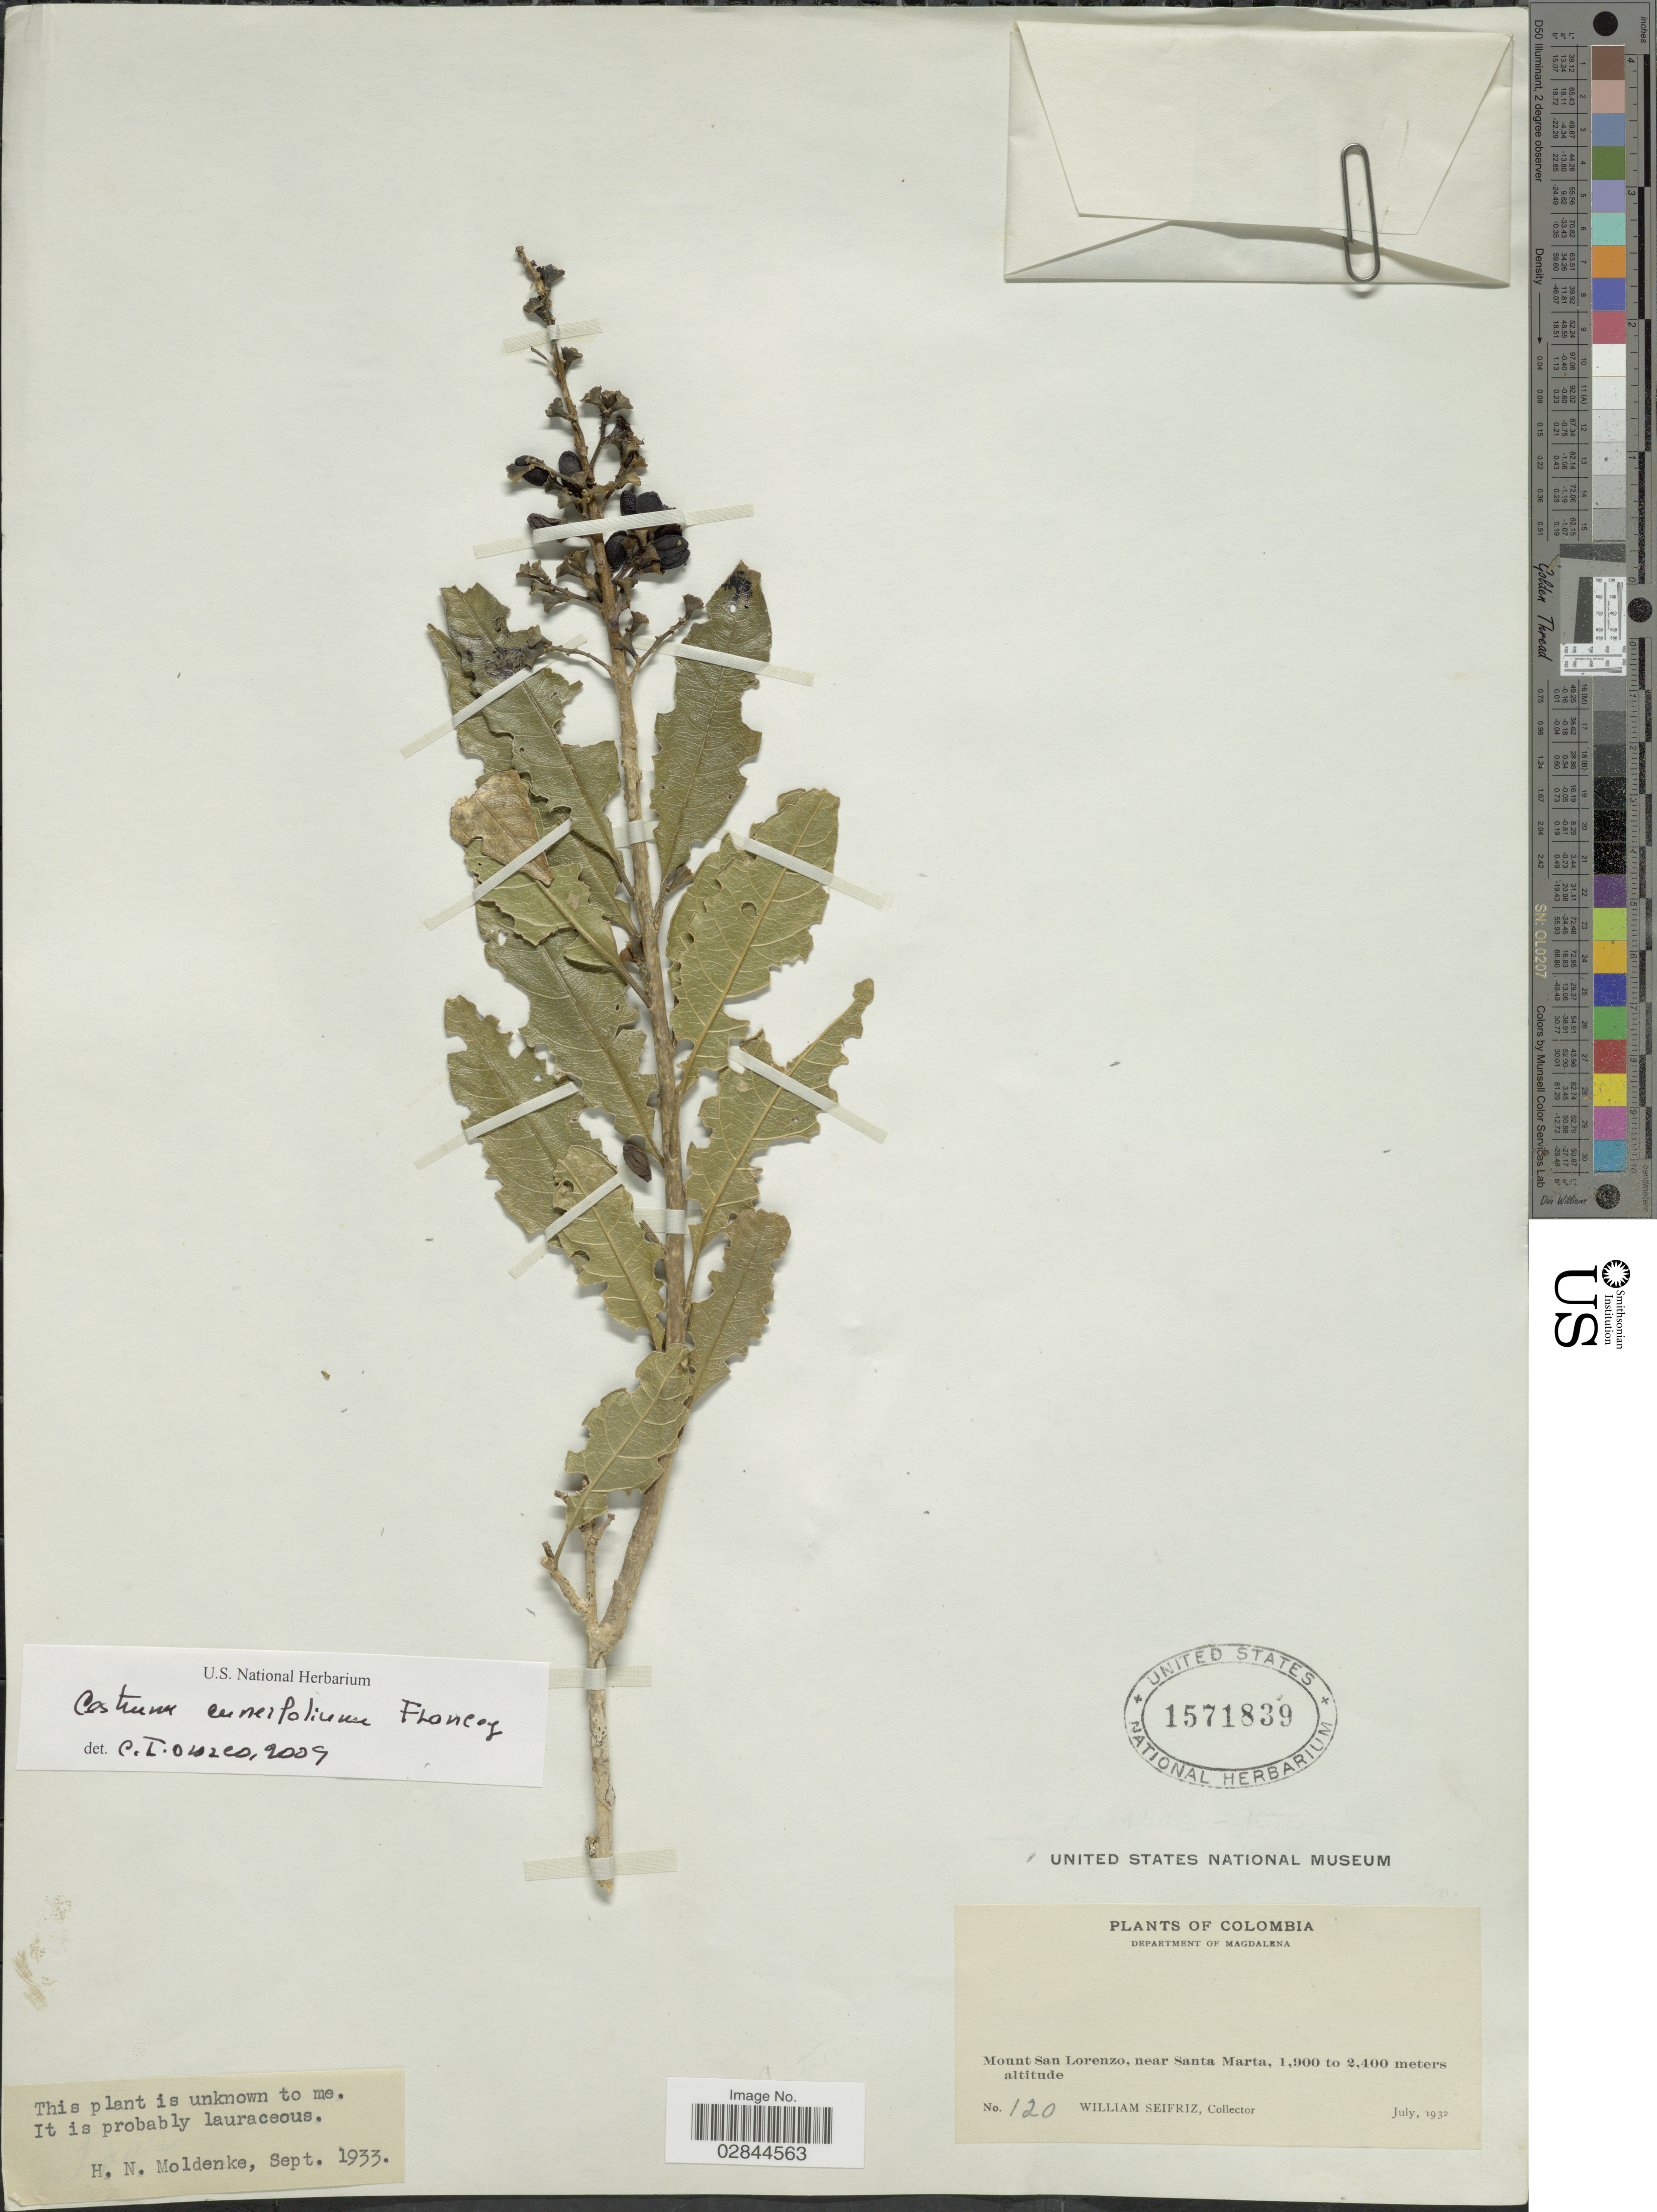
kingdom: Plantae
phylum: Tracheophyta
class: Magnoliopsida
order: Solanales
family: Solanaceae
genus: Cestrum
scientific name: Cestrum cuneifolium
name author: Francey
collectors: W. Seifriz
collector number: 120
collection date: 1932-07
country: Colombia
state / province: Magdalena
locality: Department of Magdalena. Mount San Lorenzo, near Santa Marta.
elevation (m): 1900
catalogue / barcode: US 1571839